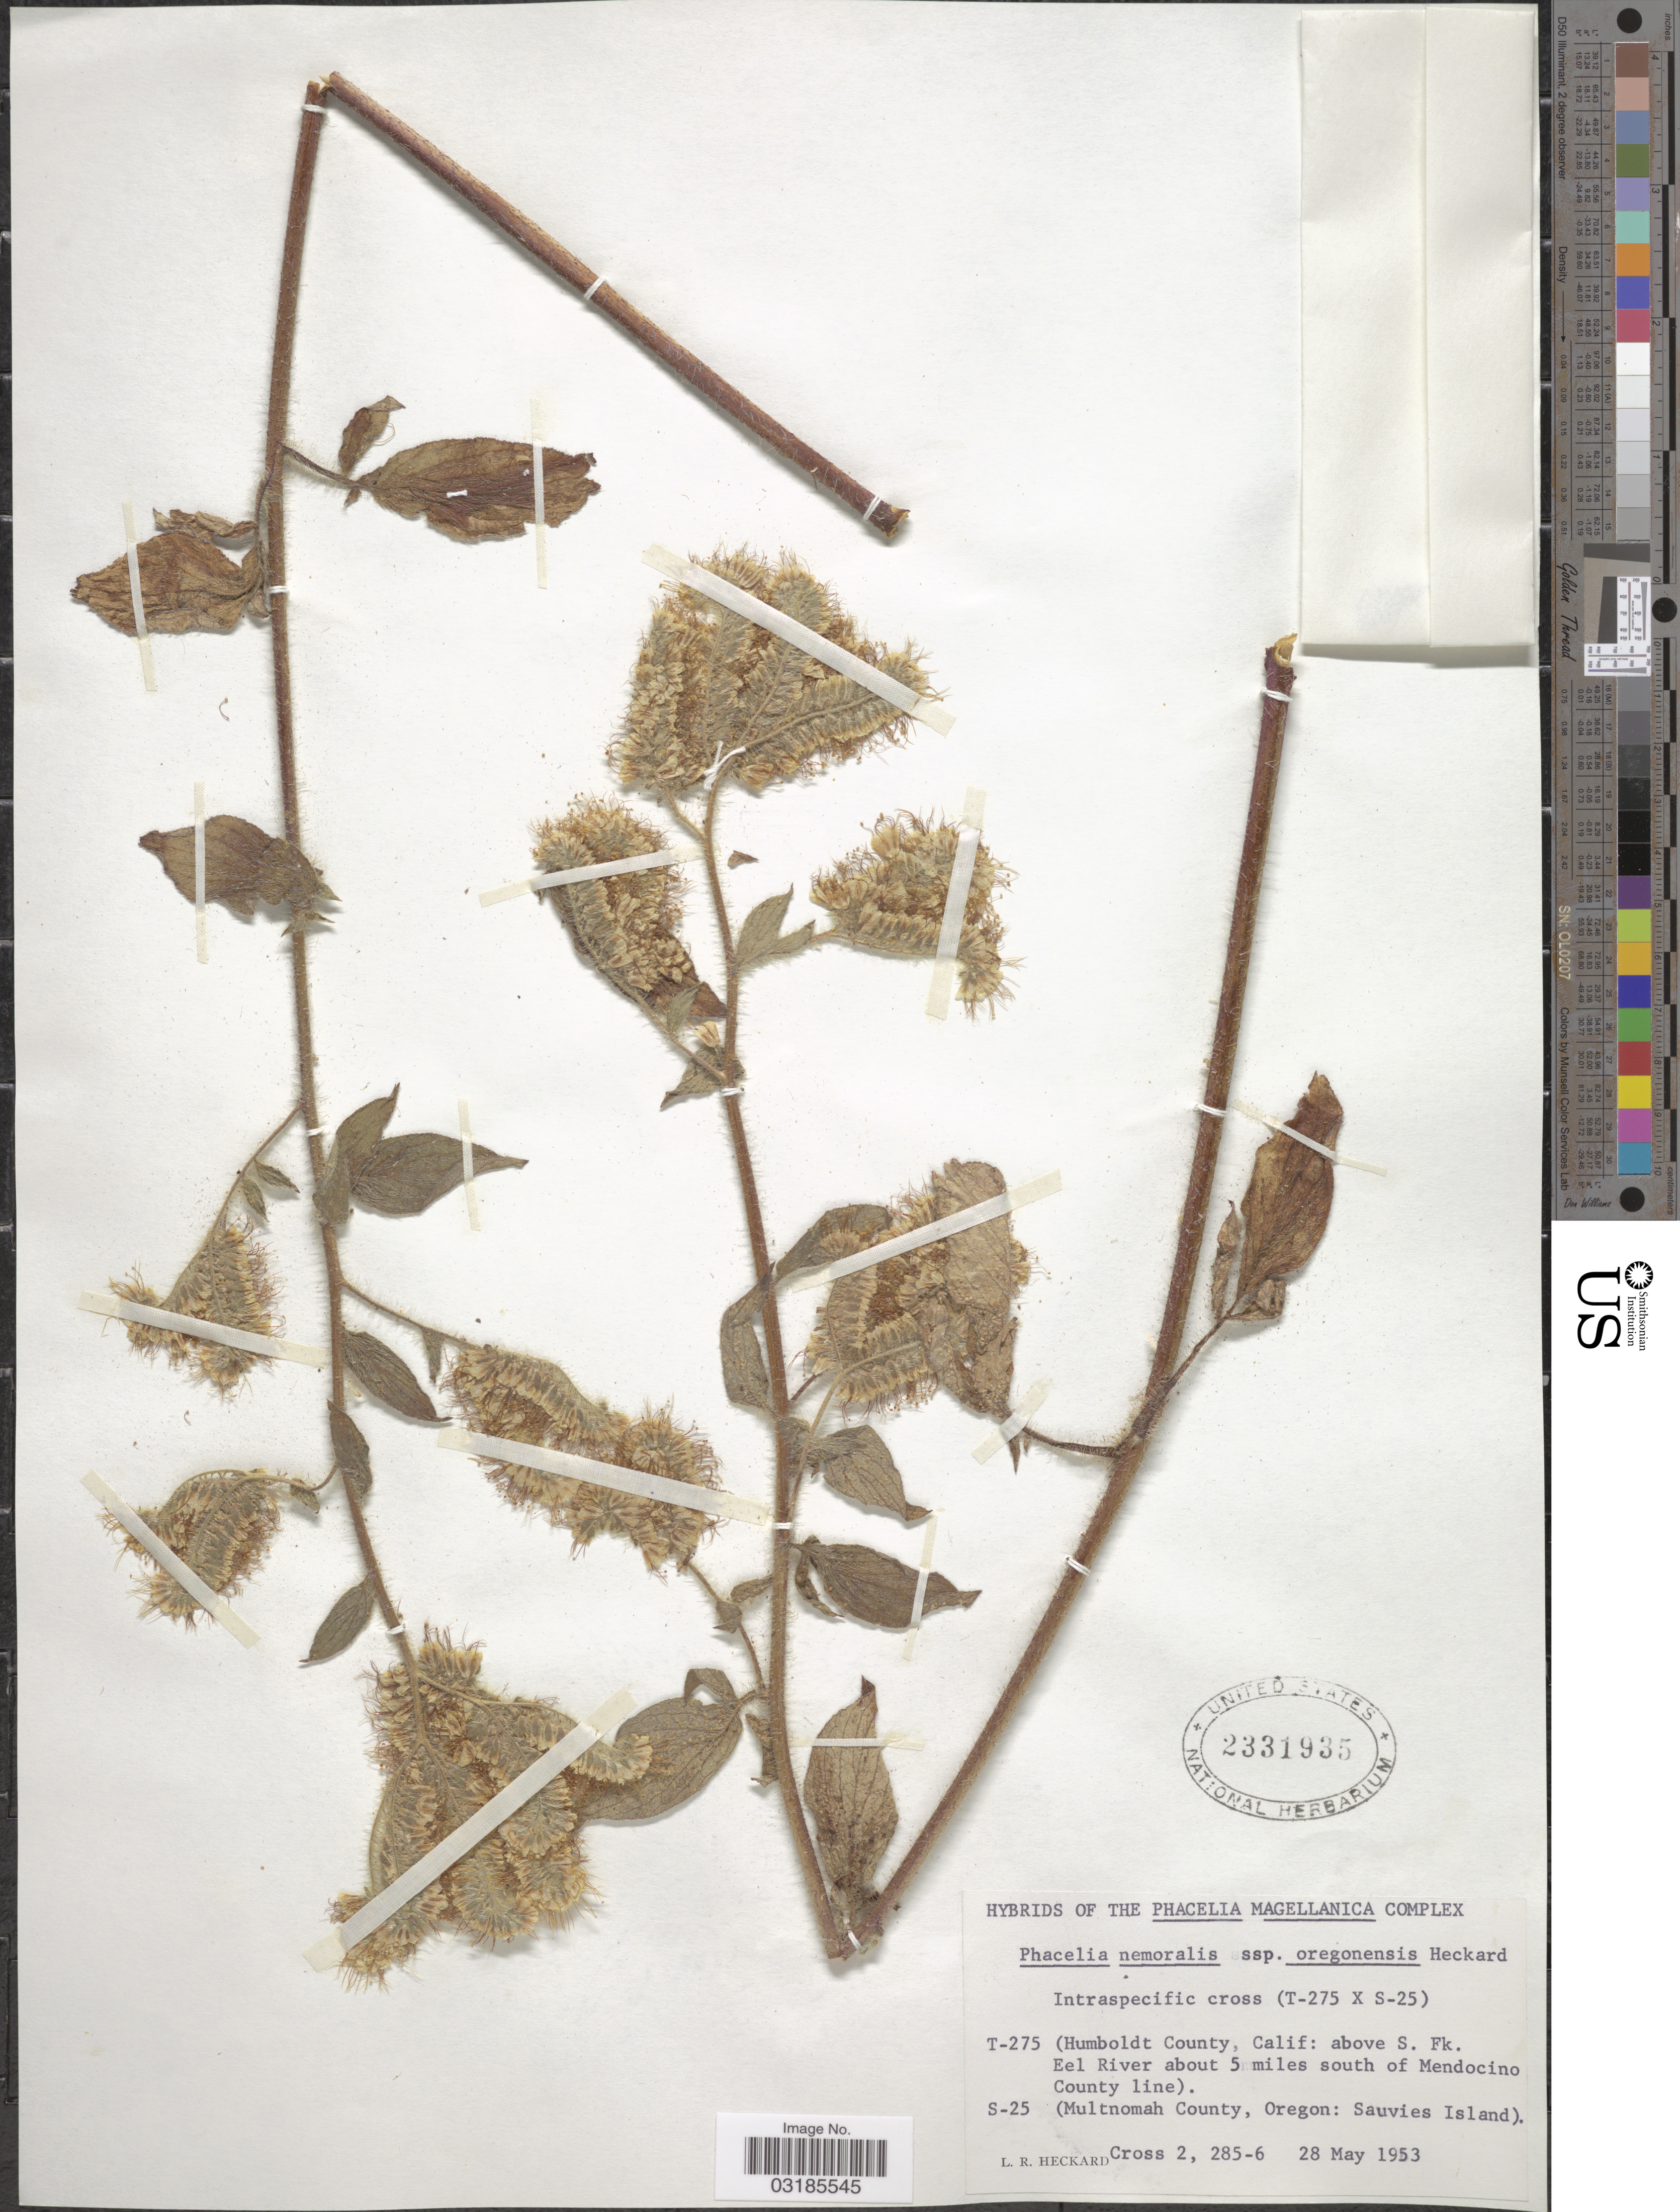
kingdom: Plantae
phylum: Tracheophyta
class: Magnoliopsida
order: Boraginales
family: Hydrophyllaceae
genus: Phacelia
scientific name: Phacelia nemoralis subsp. oregonensis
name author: Heckard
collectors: L. R. Heckard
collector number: Cross 2, 285-6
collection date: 1953-05-28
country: United States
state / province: Oregon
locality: T-275 (Humboldt County, Calif.: above S. Fk. Eel River about 5 miles south of Mendocino, County line)., S-25 (Multnomah County, Oregon: Sauvies Island).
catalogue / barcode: US 2331935